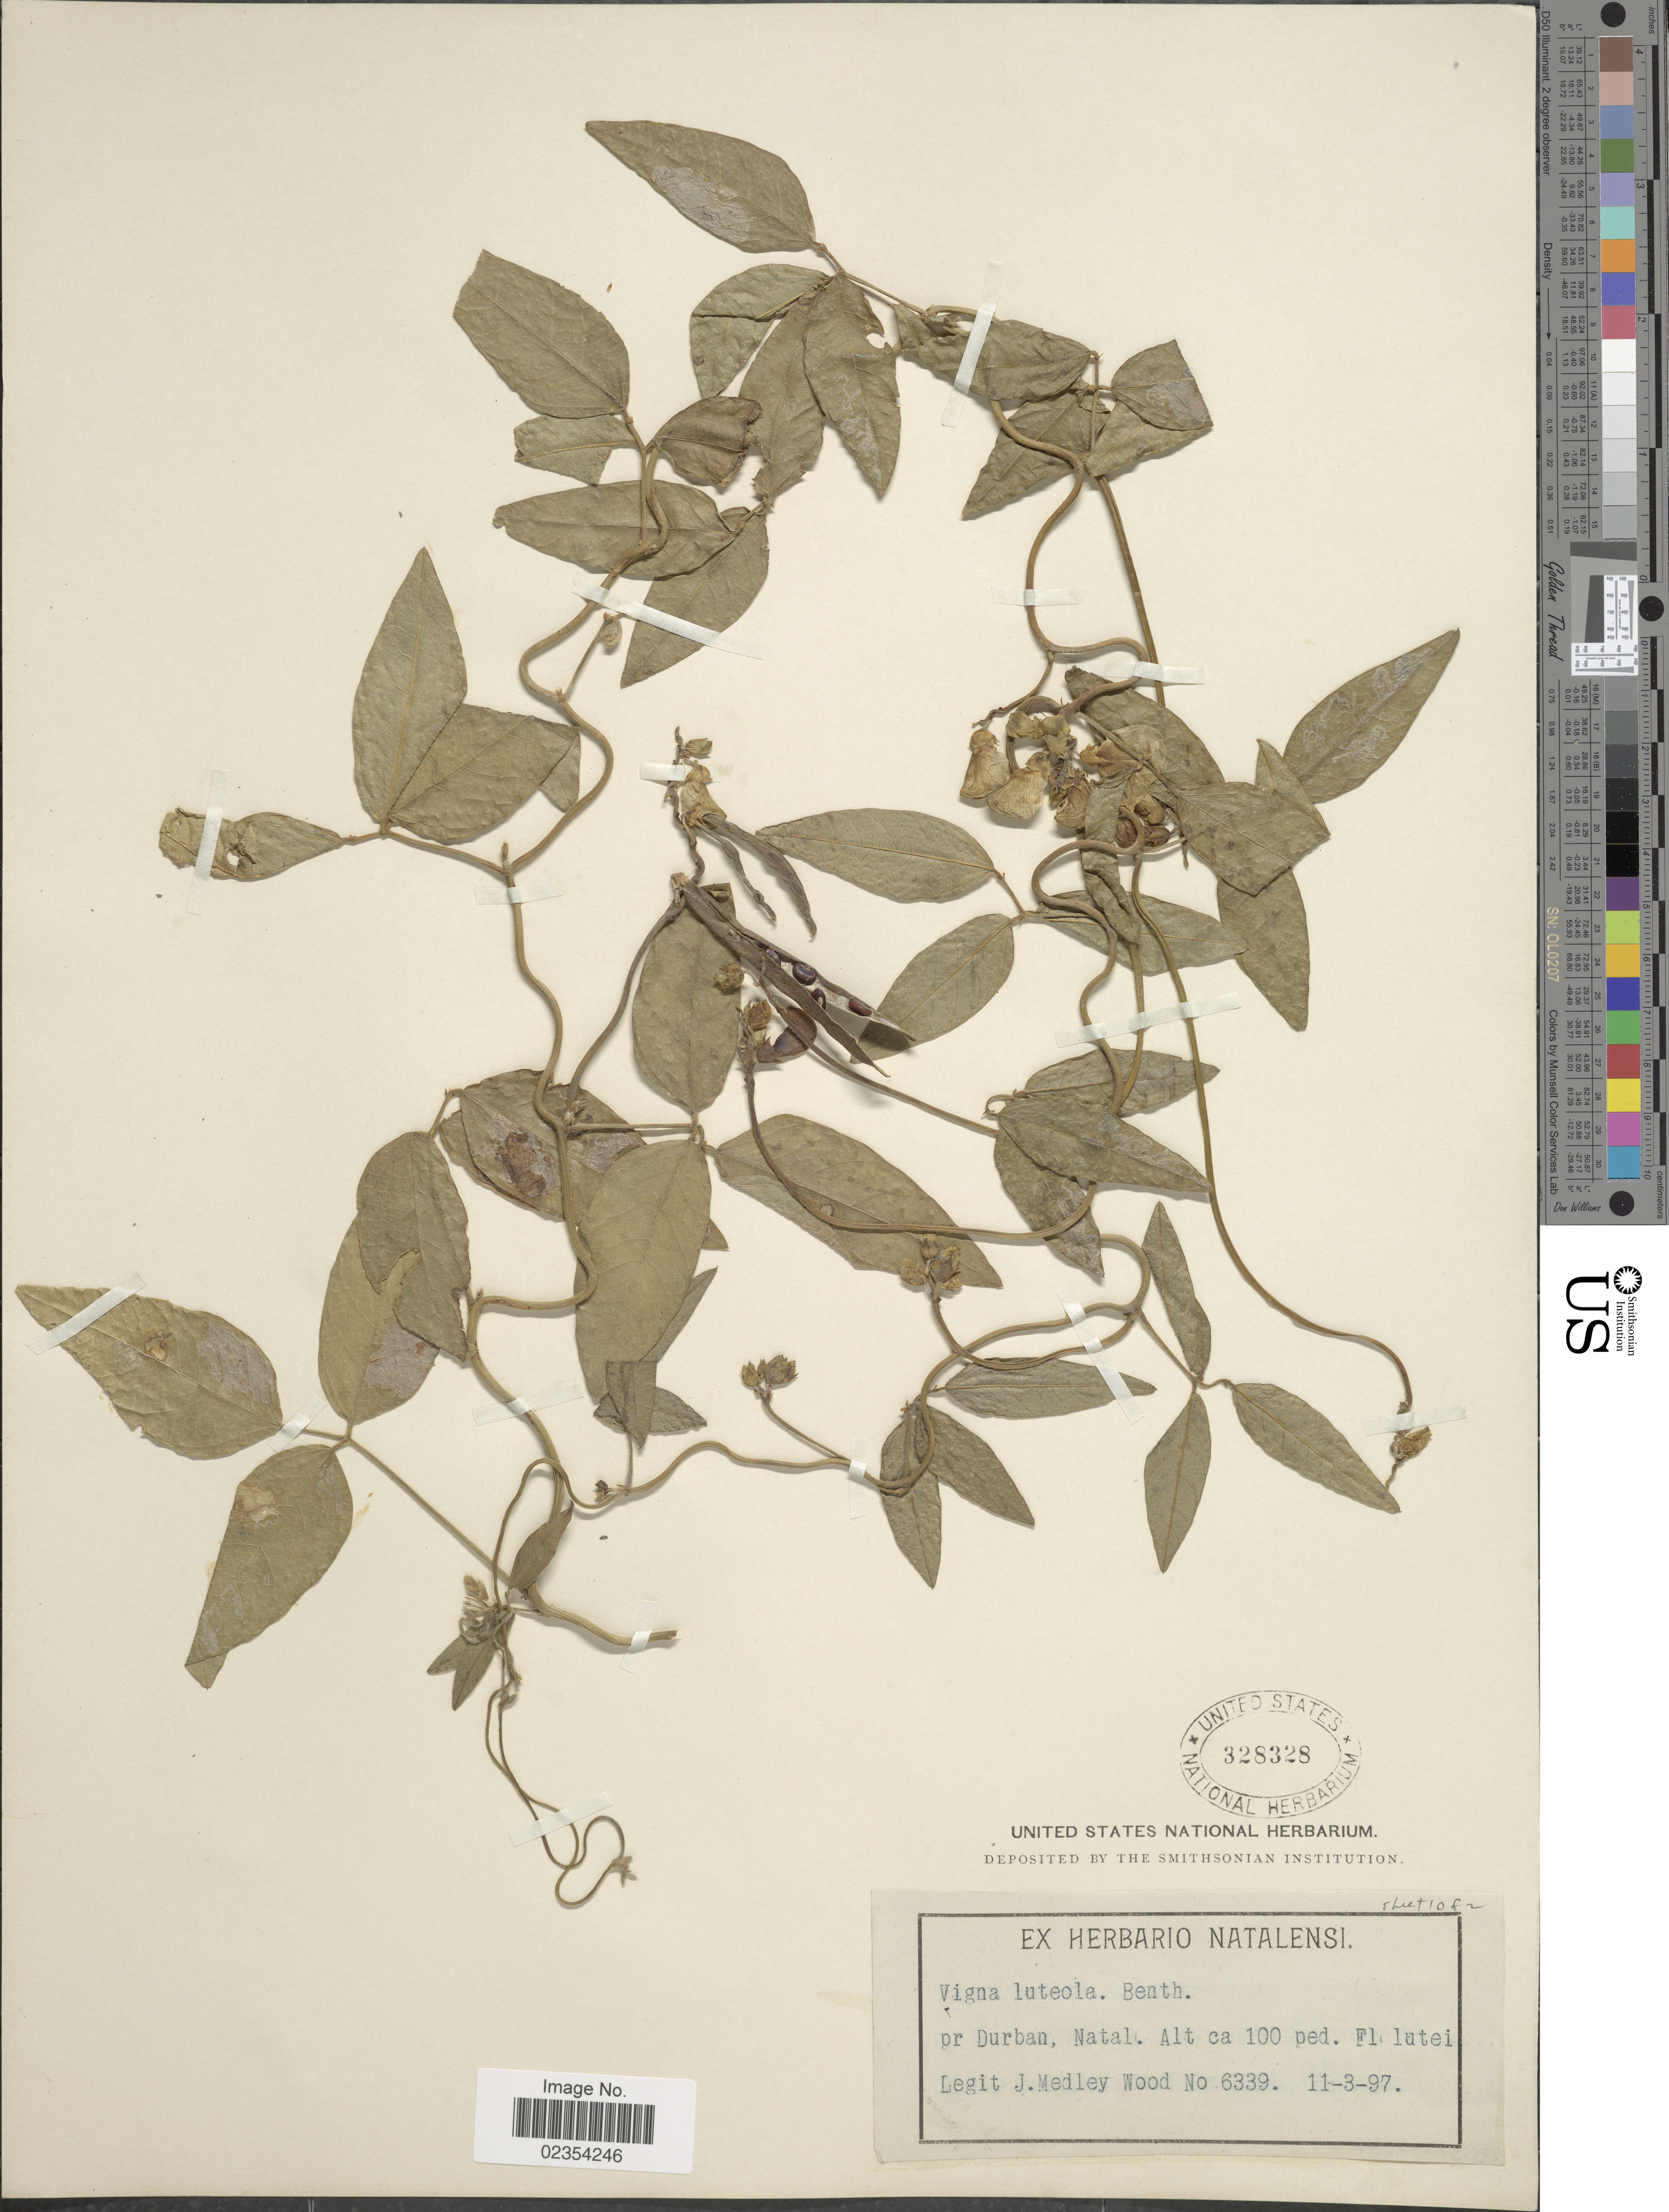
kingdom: Plantae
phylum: Tracheophyta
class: Magnoliopsida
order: Fabales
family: Fabaceae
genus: Vigna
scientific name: Vigna luteola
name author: (Jacq.) Benth.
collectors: J. Medley Wood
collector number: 6339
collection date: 1897-03-11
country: South Africa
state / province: KwaZulu-Natal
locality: Pr Durban, Natal.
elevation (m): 30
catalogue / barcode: US 328328